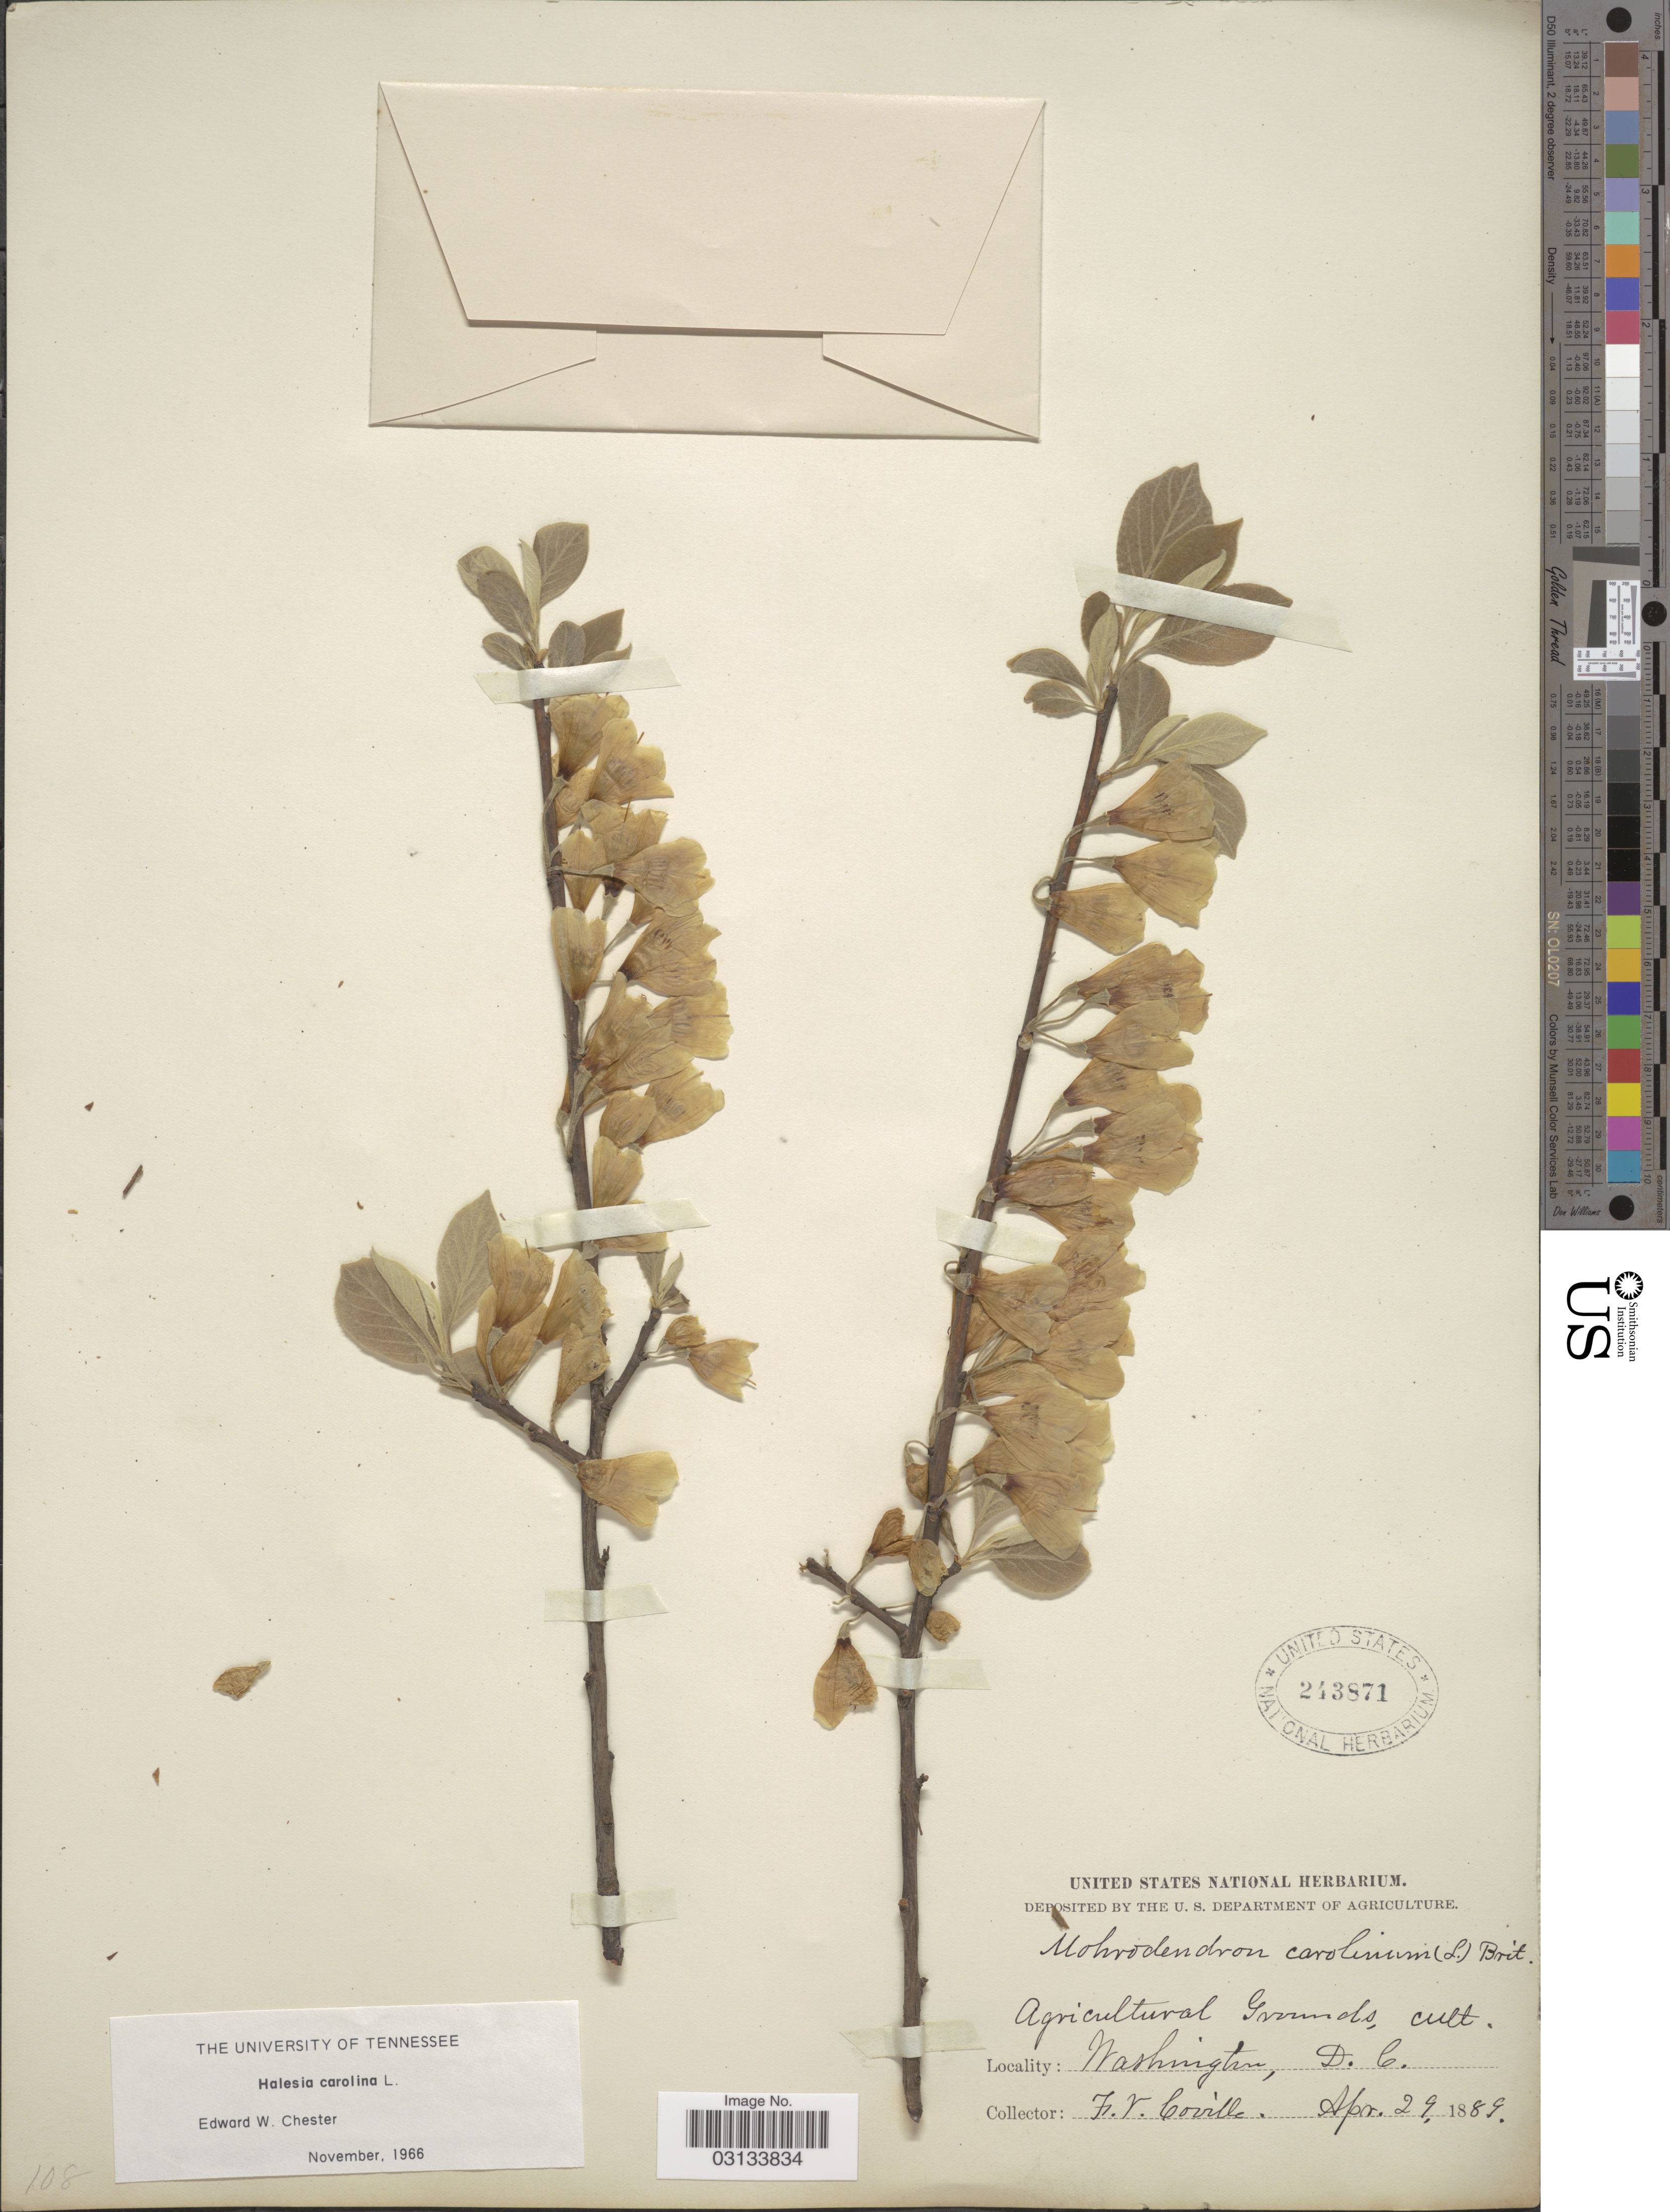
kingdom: Plantae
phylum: Tracheophyta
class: Magnoliopsida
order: Ericales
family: Styracaceae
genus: Halesia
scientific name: Halesia carolina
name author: L.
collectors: F. V. Coville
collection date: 1889-04-29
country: United States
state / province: District of Columbia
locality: Agricultural Grounds. Washington, D. C.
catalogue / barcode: US 243871